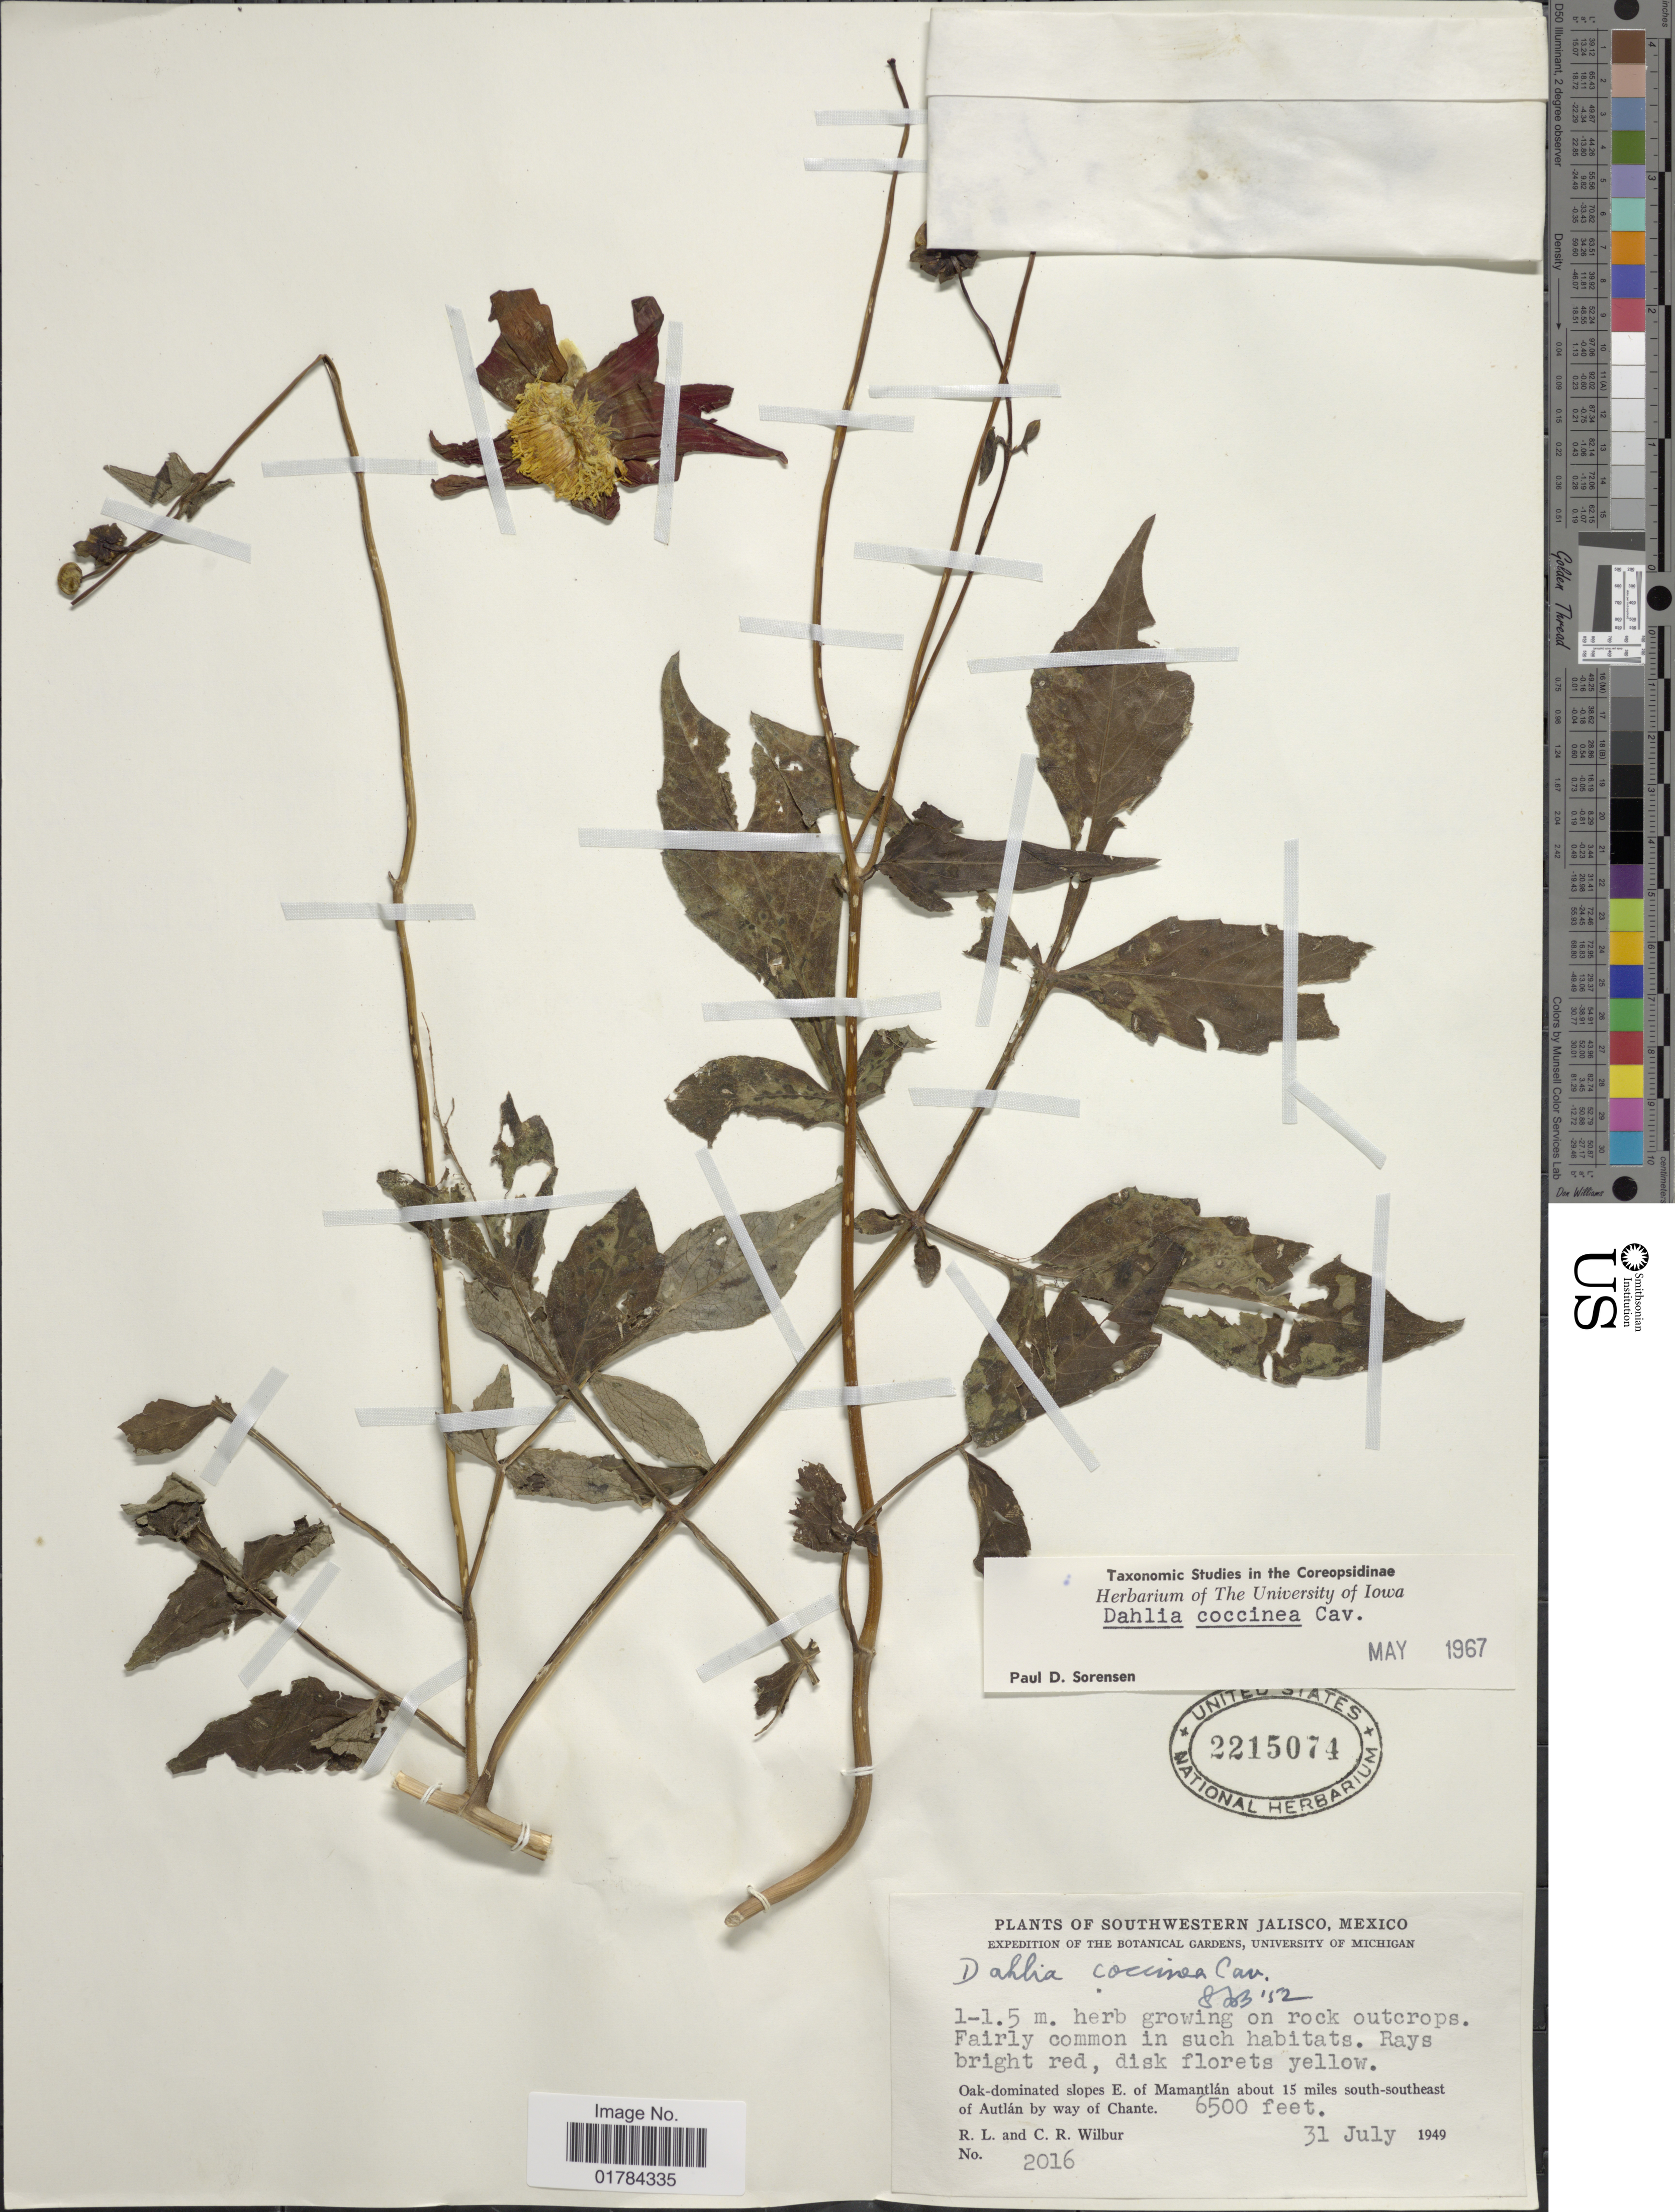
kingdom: Plantae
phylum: Tracheophyta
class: Magnoliopsida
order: Asterales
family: Asteraceae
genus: Dahlia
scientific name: Dahlia coccinea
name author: Cav.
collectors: R. L. Wilbur & R. Wilbur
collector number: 2016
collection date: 1949-07-31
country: Mexico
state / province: Jalisco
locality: Southwestern Jalisco, oak dominated slopes E. of Mamantlan about 15 miles south-southeast of Autlan by way of Chante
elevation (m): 1981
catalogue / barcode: US 2215074